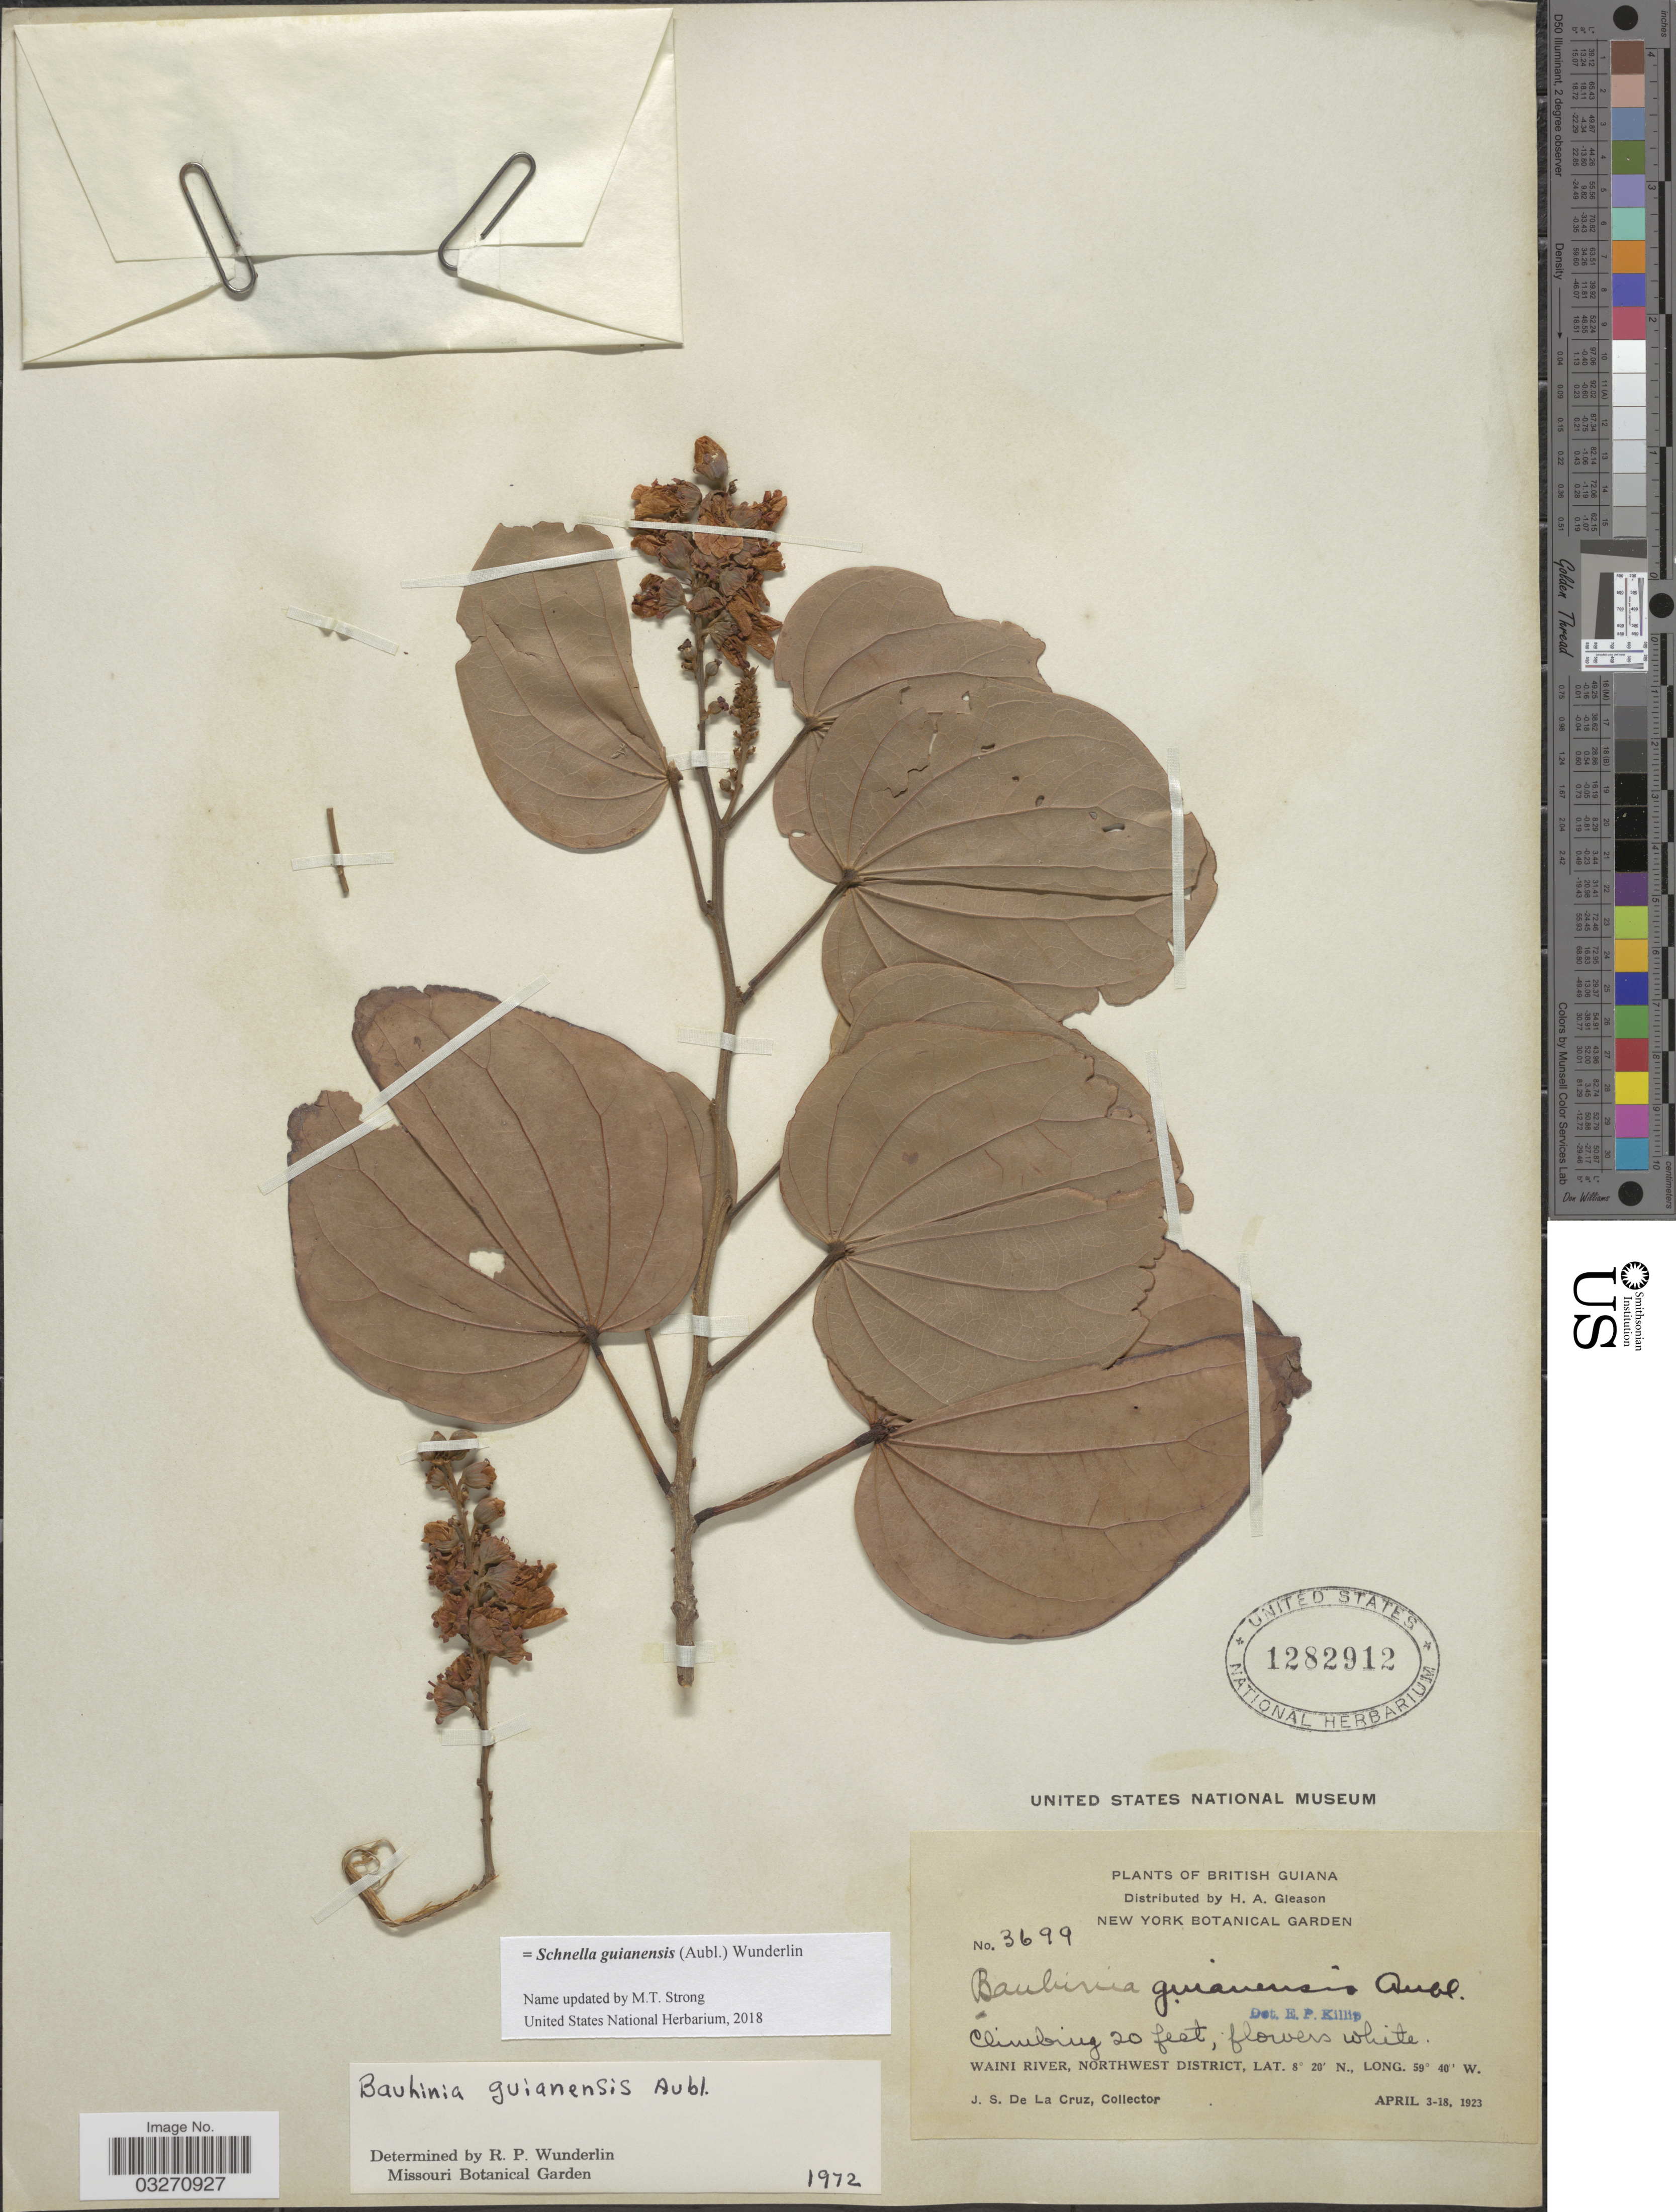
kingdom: Plantae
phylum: Tracheophyta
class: Magnoliopsida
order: Fabales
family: Fabaceae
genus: Schnella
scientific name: Schnella guianensis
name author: (Aubl.) Wunderlin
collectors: J. S. de la Cruz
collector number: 3699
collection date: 1923-04-03/1923-04-18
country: Guyana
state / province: Barima-Waini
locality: Waini River, Northwest District.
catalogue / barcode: US 1282912